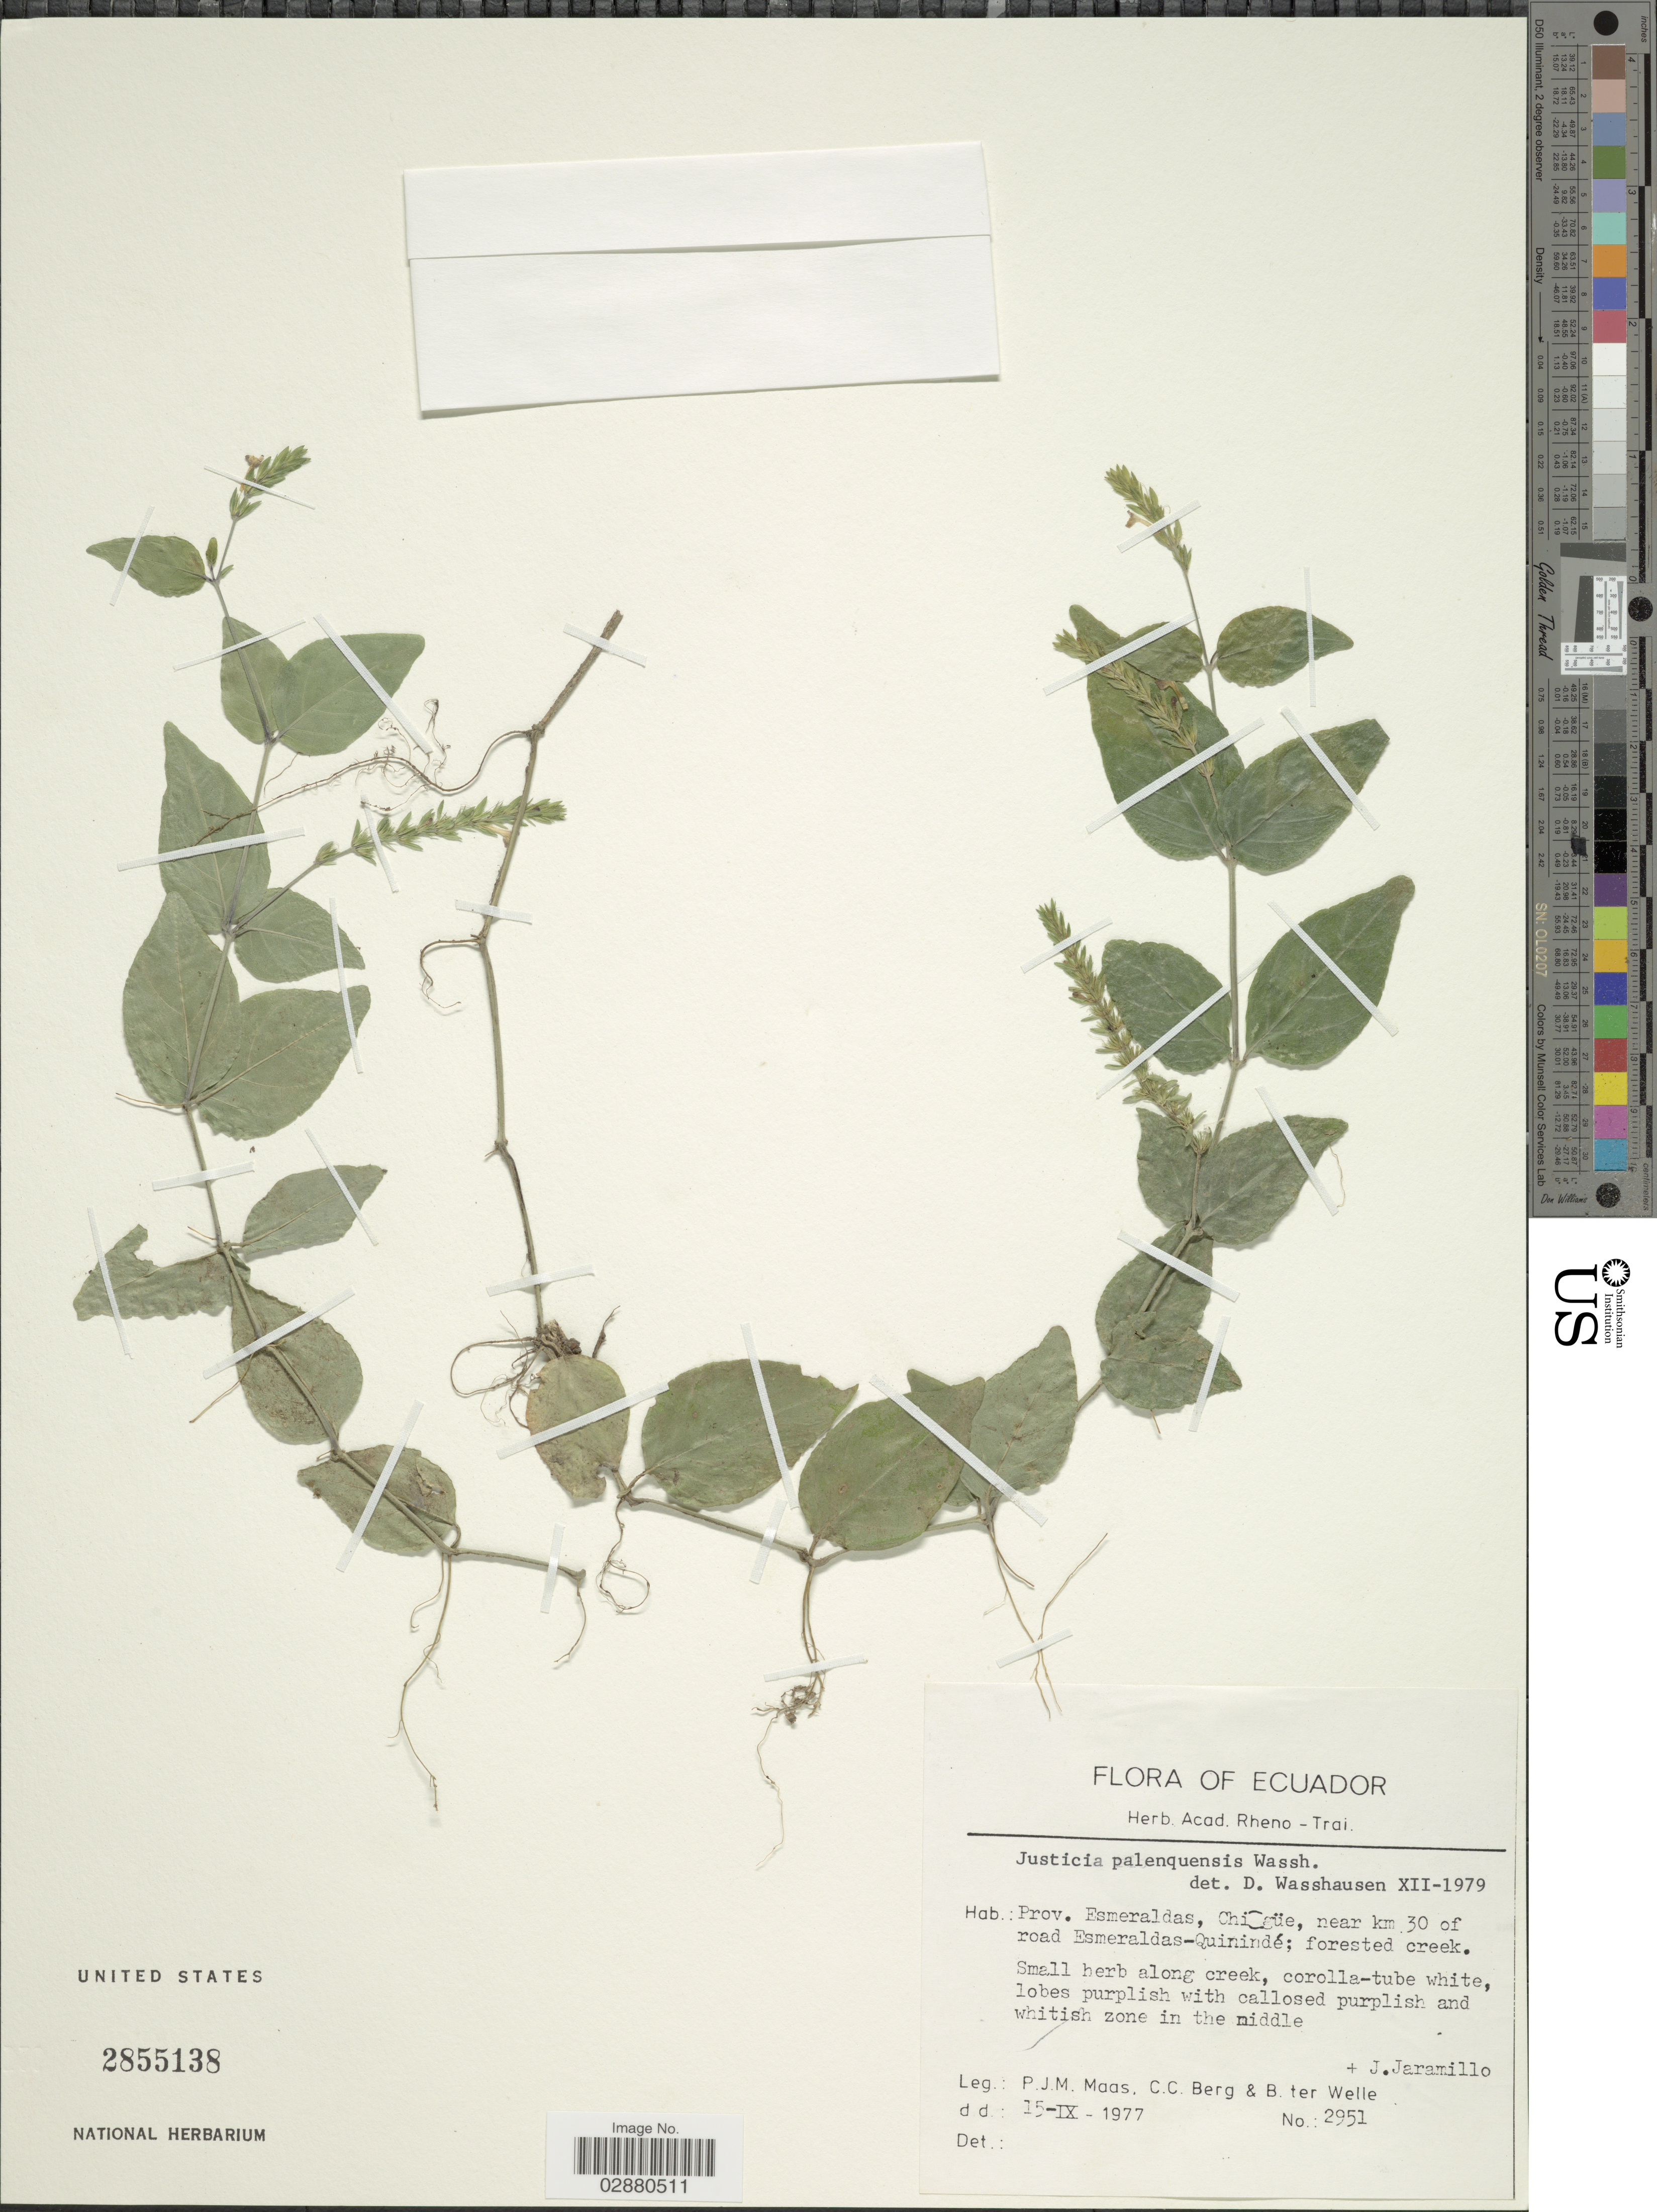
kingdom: Plantae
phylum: Tracheophyta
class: Magnoliopsida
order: Lamiales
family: Acanthaceae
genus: Justicia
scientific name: Justicia riopalenquensis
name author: Wassh.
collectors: P. Maas, C. C. Berg & B. ter Welle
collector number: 2951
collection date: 1977-09-15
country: Ecuador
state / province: Esmeraldas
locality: Chigüe, near km 30 of road Esmeraldas-Quinindé.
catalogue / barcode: US 2855138